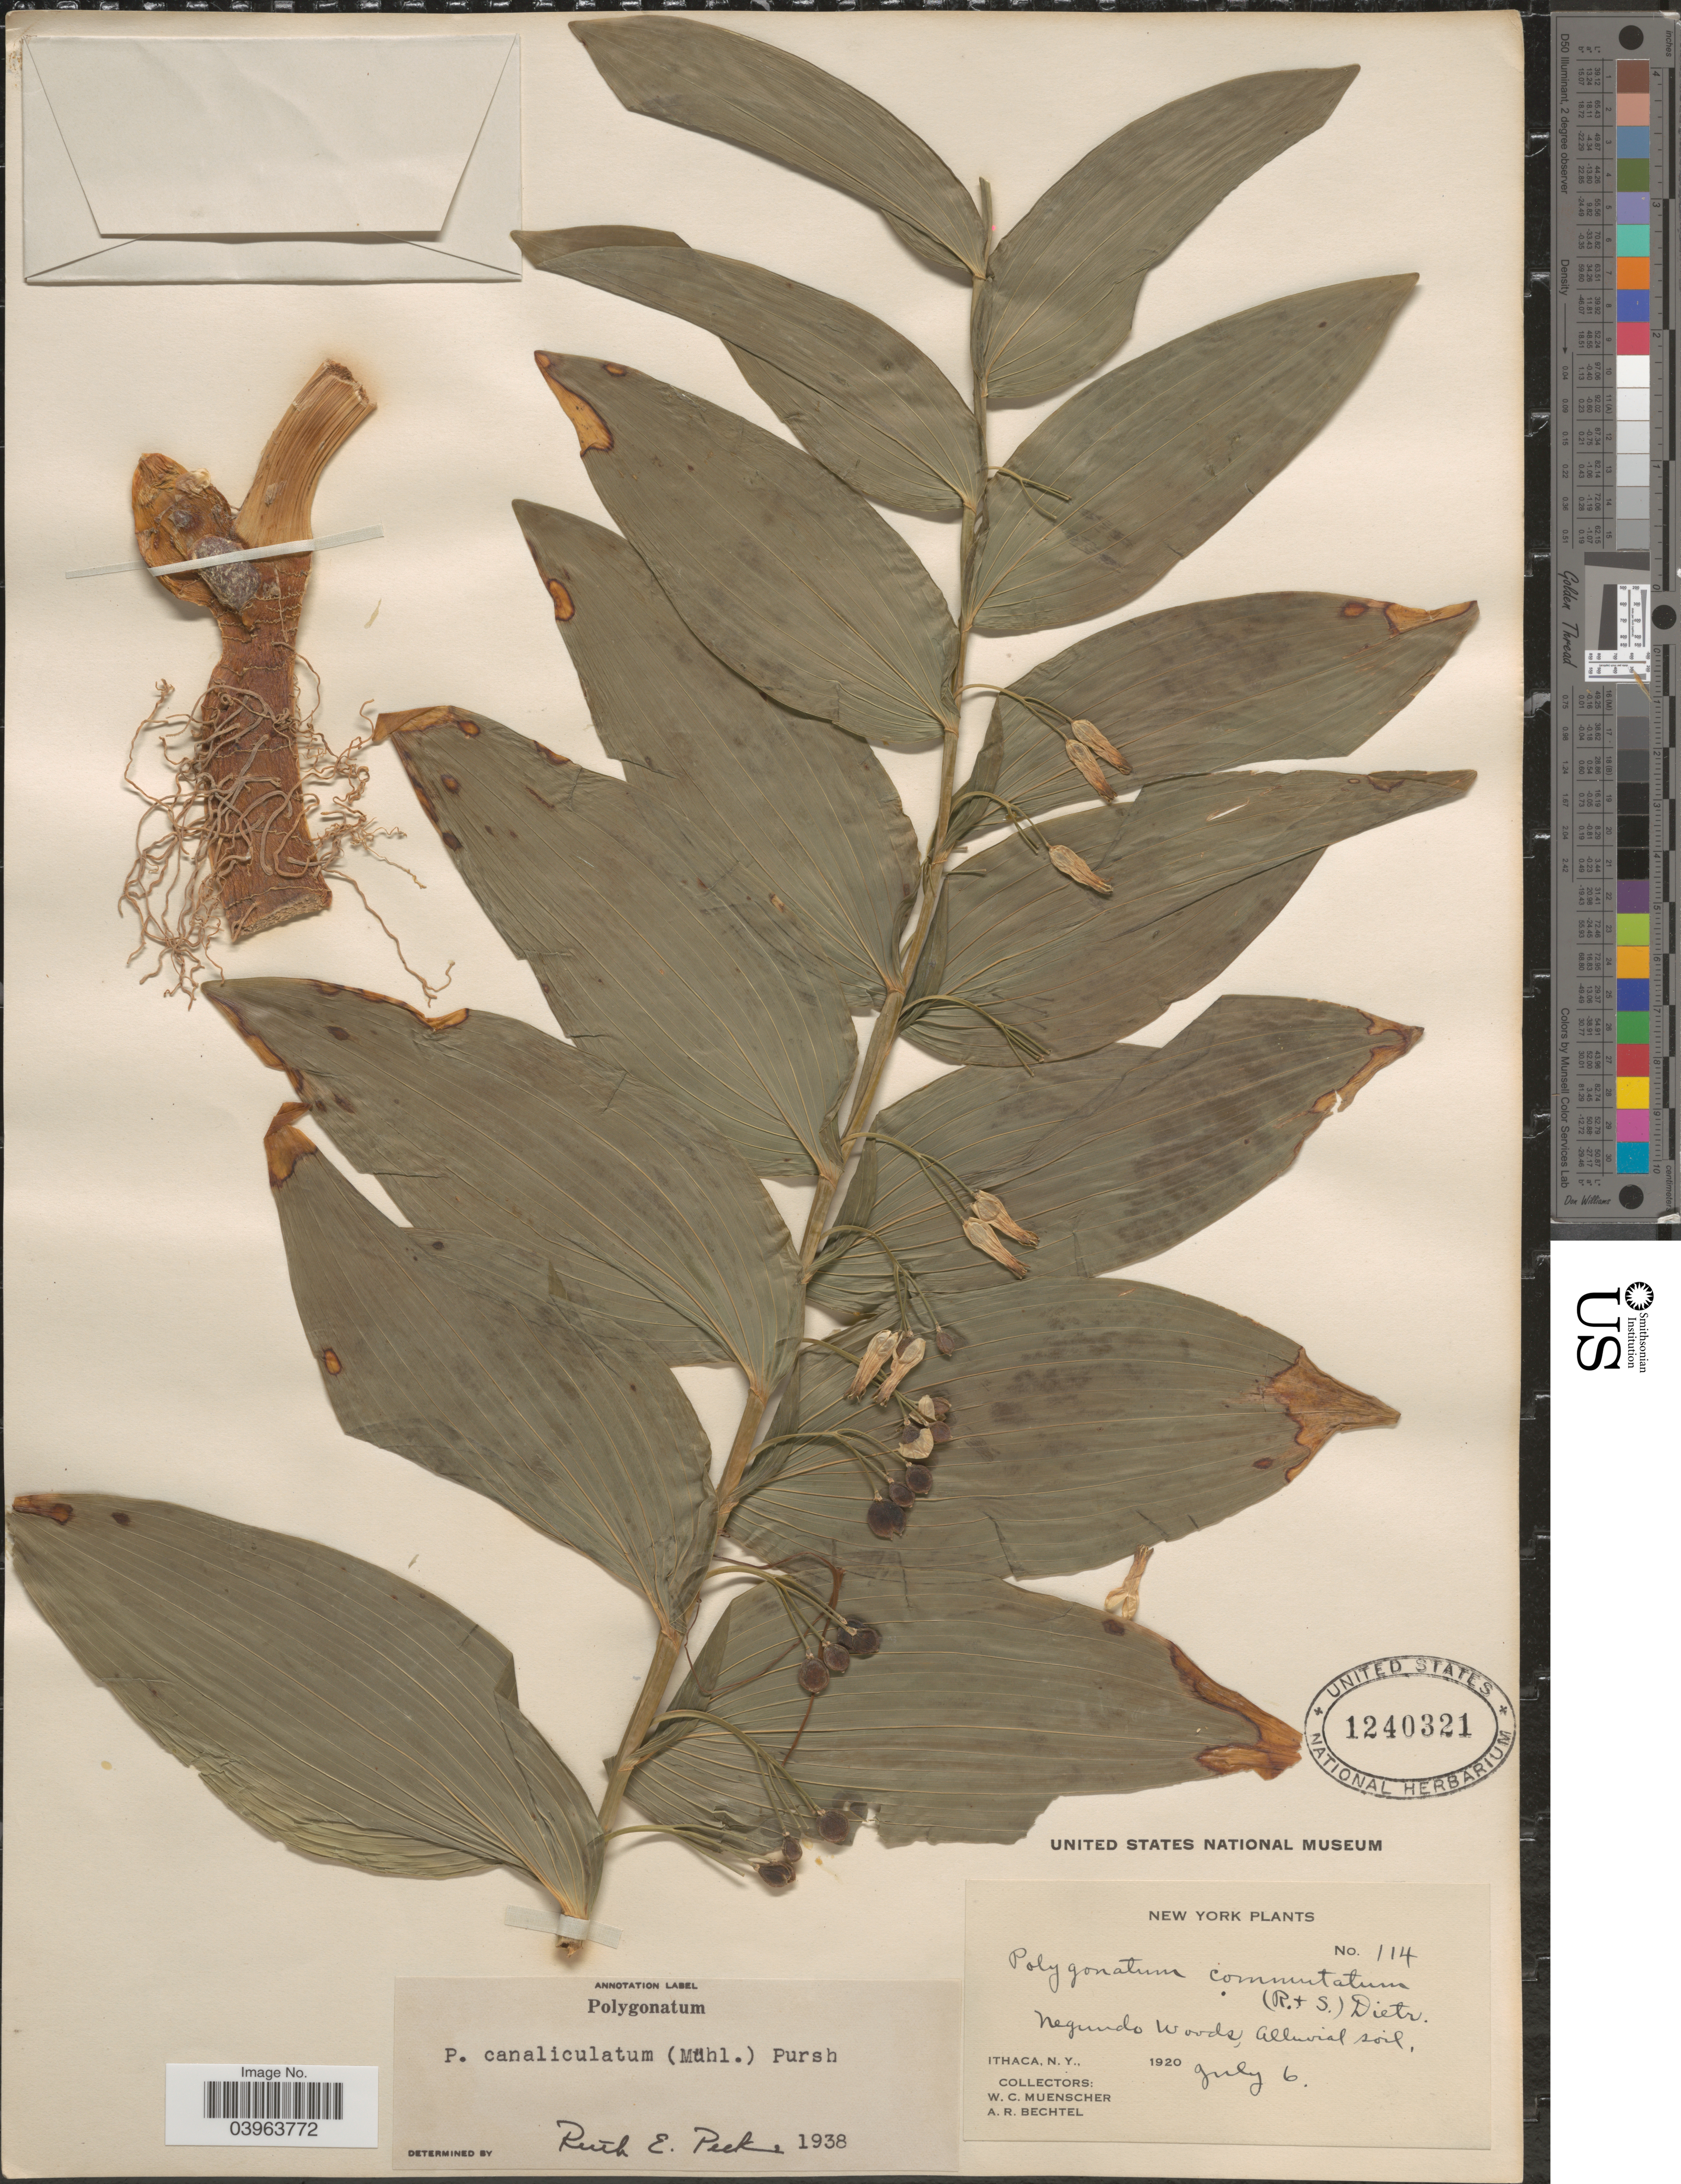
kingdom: Plantae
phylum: Tracheophyta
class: Liliopsida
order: Asparagales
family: Asparagaceae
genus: Polygonatum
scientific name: Polygonatum commutatum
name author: (Schult. f.) A. Dietr.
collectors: W. Muenscher & A. Bechtel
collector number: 114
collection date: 1920-07-06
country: United States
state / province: New York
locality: Negundo Woods, Alluvial soil. Ithaca, N. Y.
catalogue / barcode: US 1240321